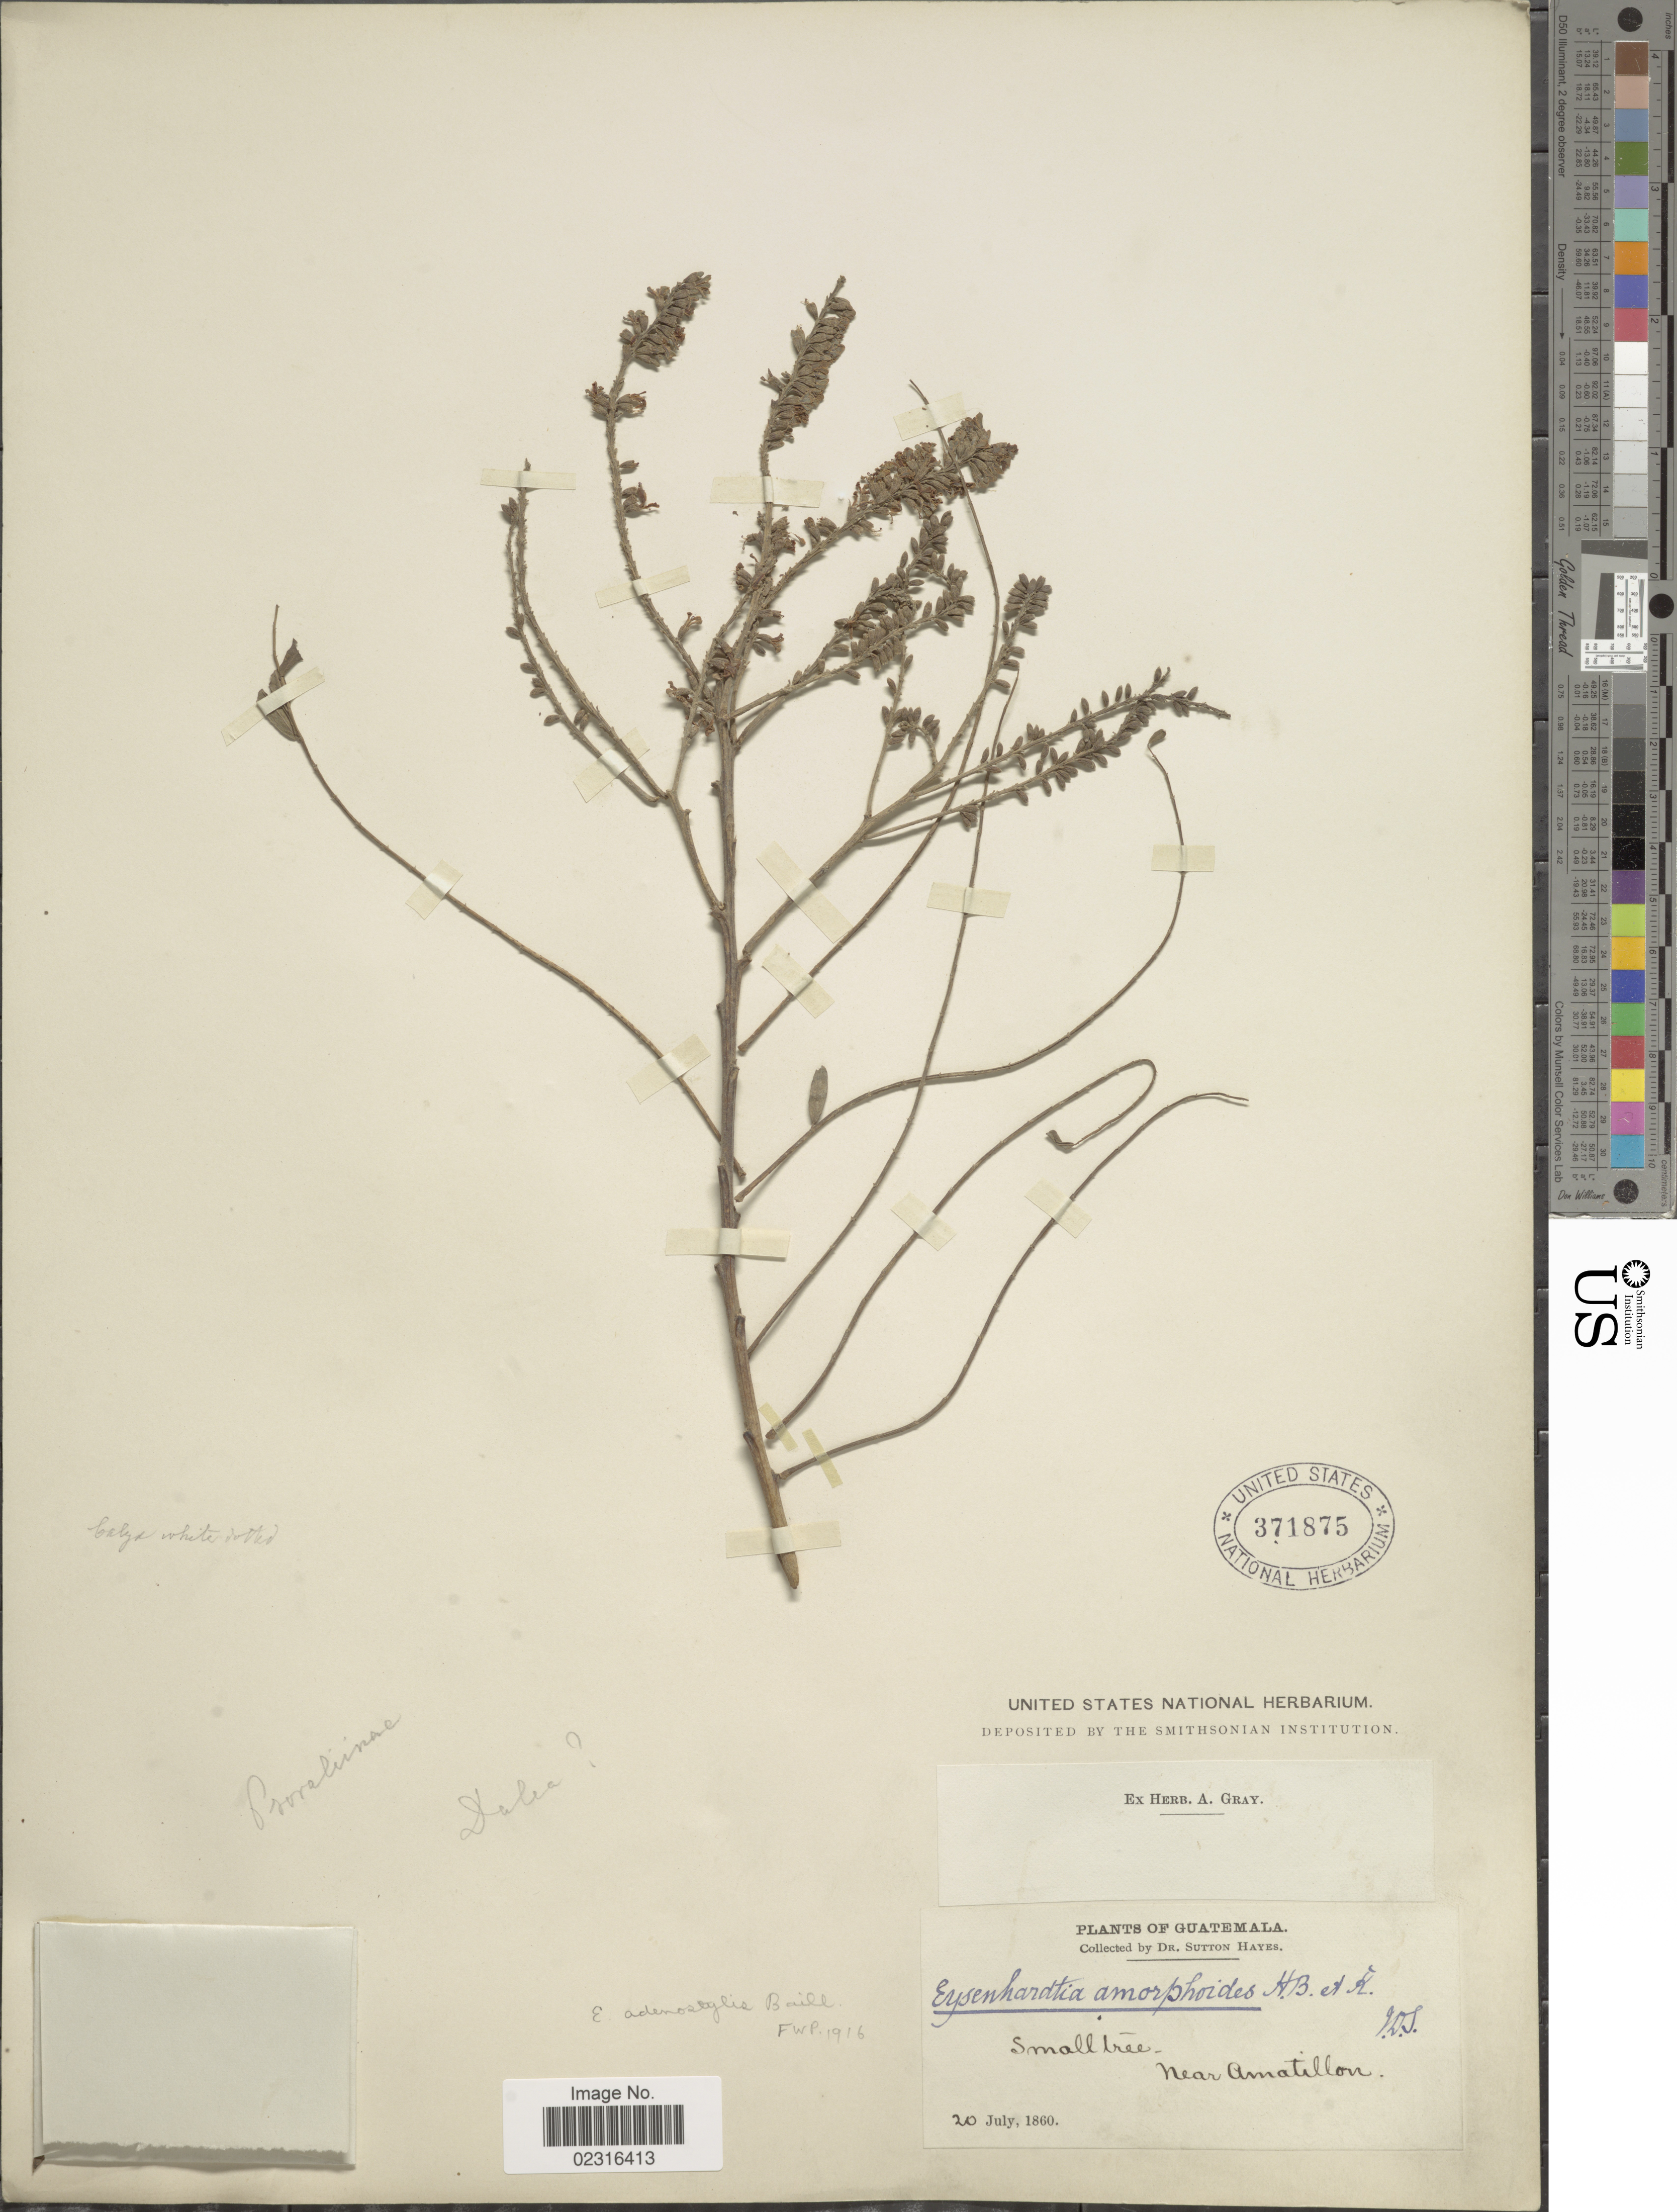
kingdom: Plantae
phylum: Tracheophyta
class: Magnoliopsida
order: Fabales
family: Fabaceae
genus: Eysenhardtia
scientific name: Eysenhardtia adenostylis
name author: Baill.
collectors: S. Hayes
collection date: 1860-07-20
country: Guatemala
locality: Near Amatillon.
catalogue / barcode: US 371875